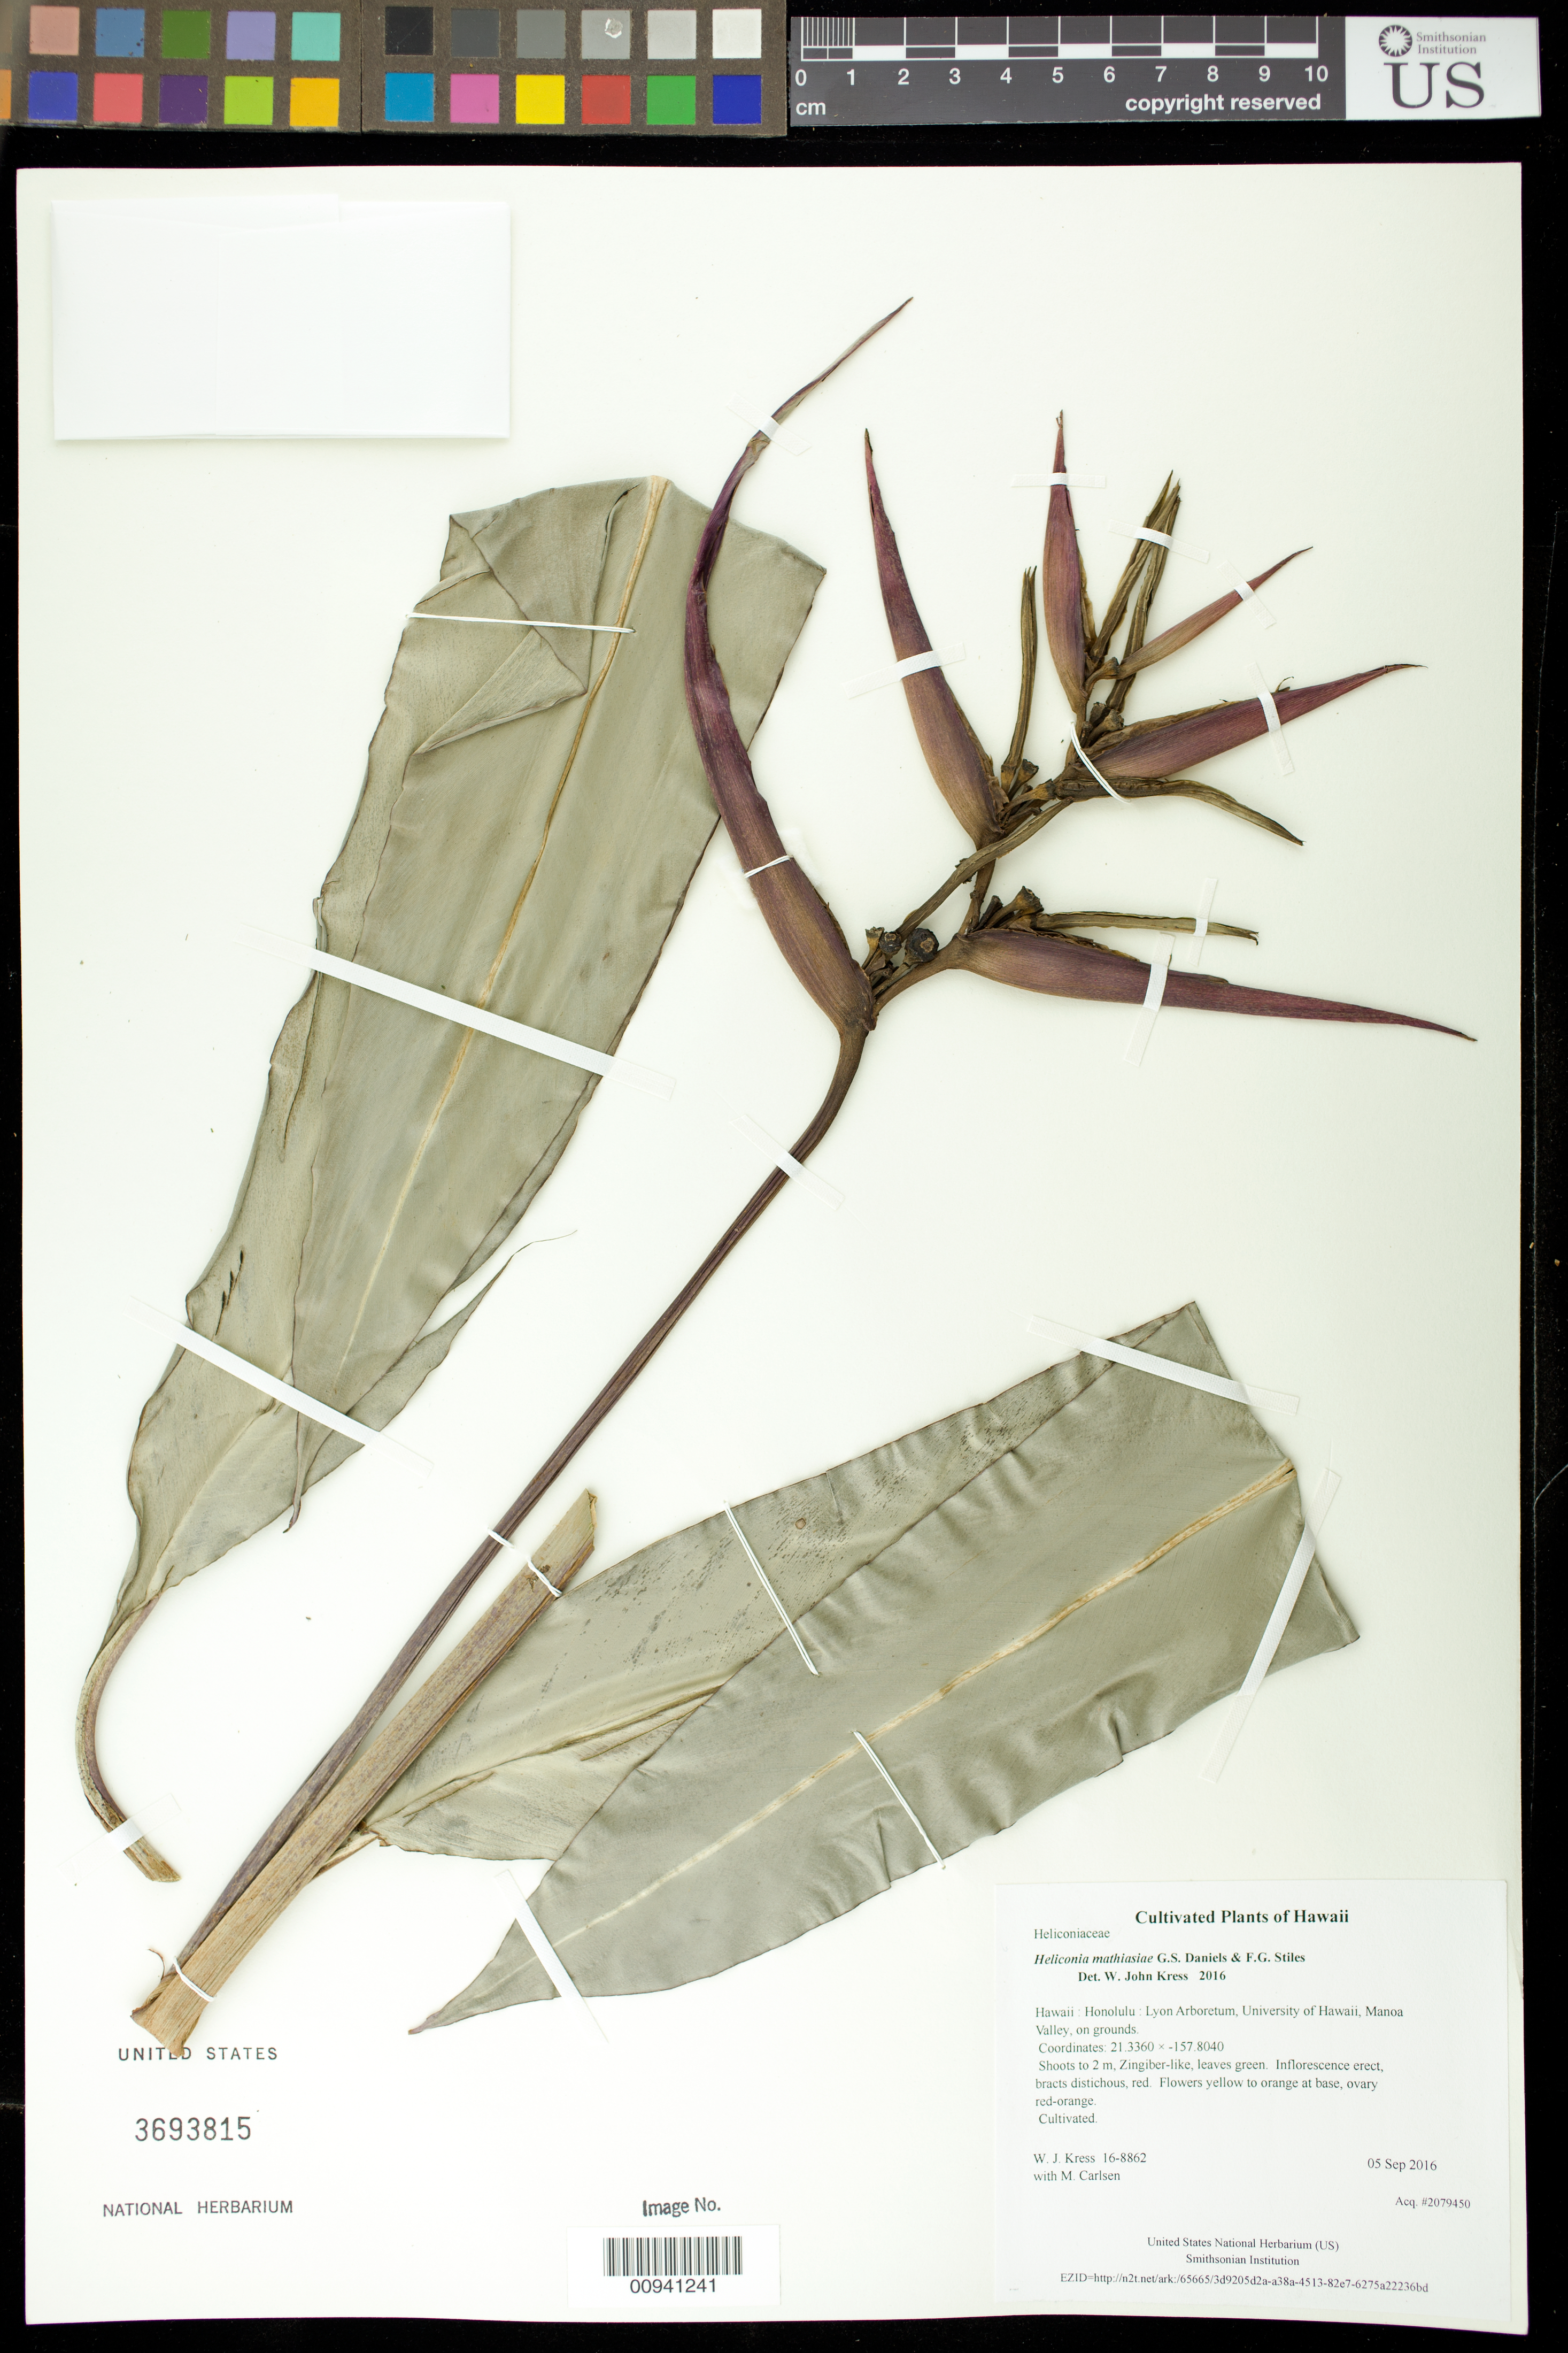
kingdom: Plantae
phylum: Tracheophyta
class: Liliopsida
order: Zingiberales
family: Heliconiaceae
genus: Heliconia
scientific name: Heliconia mathiasiae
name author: G.S. Daniels & F.G. Stiles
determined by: Kress, W. J., (US), Smithsonian Institution - National Museum of Natural History (UNITED STATES)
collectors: W. J. Kress & M. M. Carlsen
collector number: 16-8862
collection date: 2016-09-05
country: United States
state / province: Hawaii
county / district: Honolulu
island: Oahu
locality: Lyon Arboretum, University of Hawaii, Manoa Valley, on grounds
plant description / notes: Frozen tissue stored in Biorepository at AG5NN14; dried tissue stored at AG5NN13.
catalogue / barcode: US 3693815